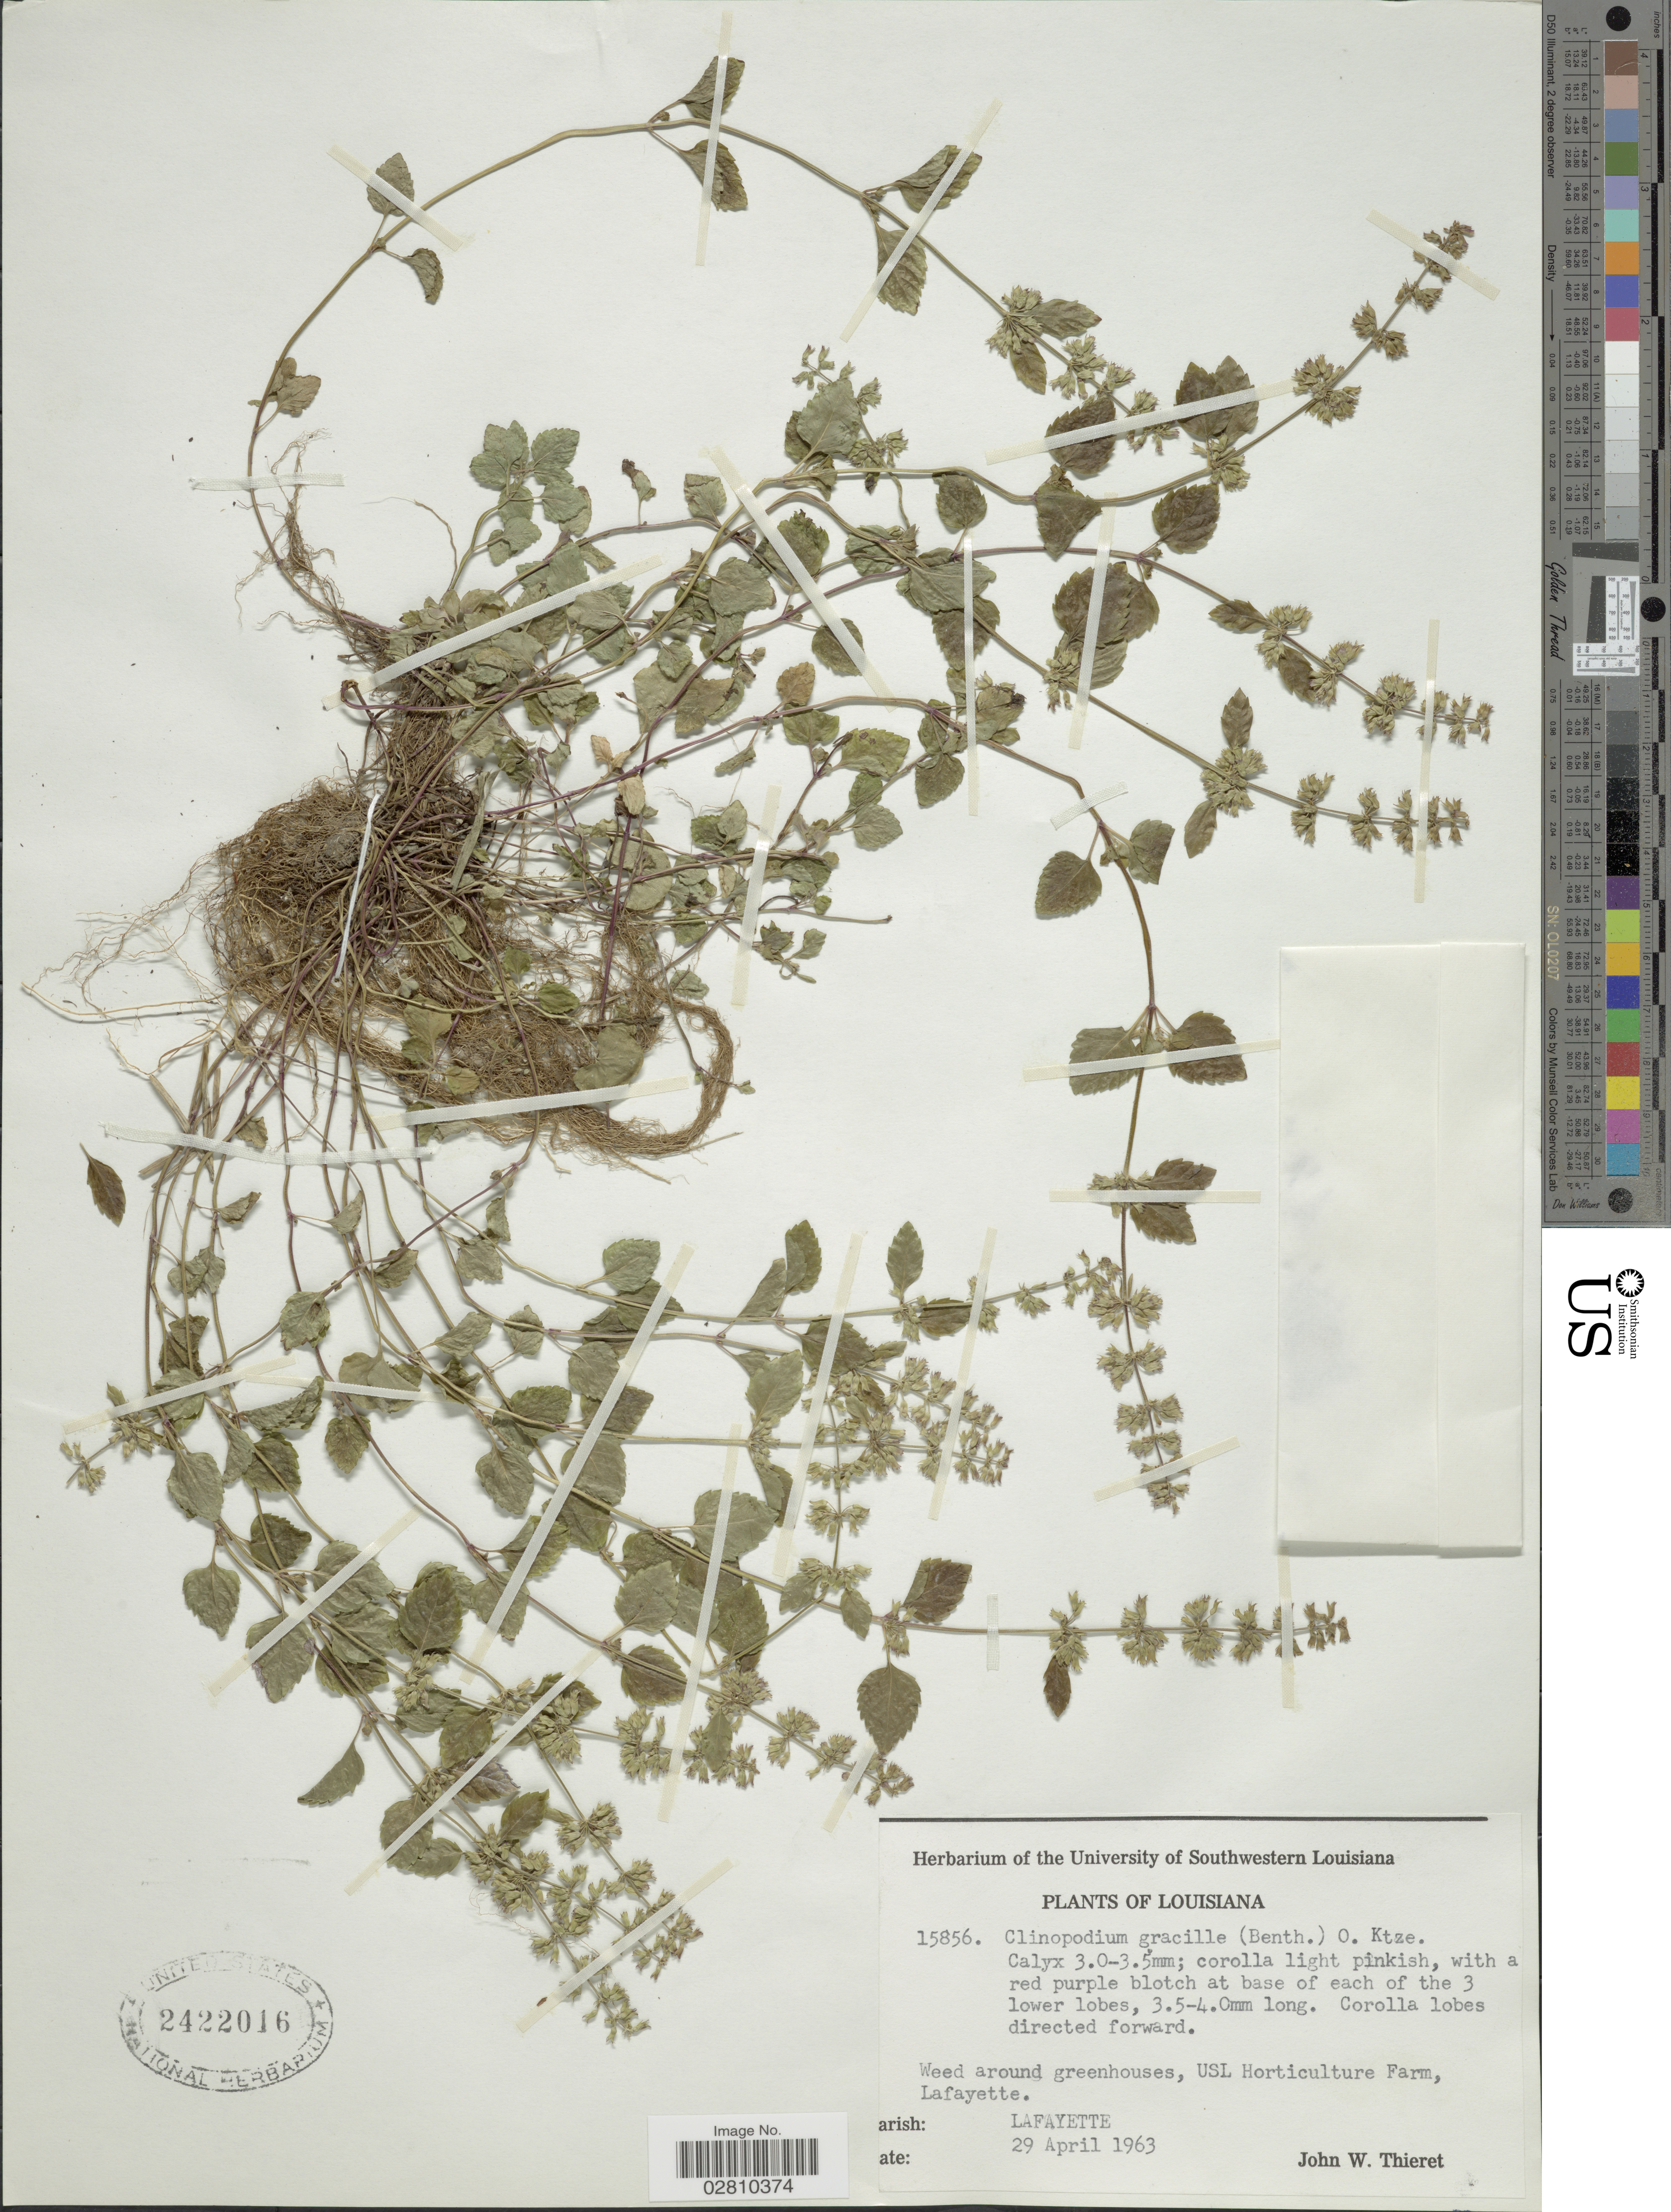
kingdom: Plantae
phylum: Tracheophyta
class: Magnoliopsida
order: Lamiales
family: Lamiaceae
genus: Clinopodium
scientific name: Clinopodium gracile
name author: (Benth.) Kuntze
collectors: J. W. Thieret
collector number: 15856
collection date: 1963-04-29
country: United States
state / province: Louisiana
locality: Weed around greenhouses, USL Horticulture Farm, Lafayette. Parish: Lafayette.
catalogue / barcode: US 2422016